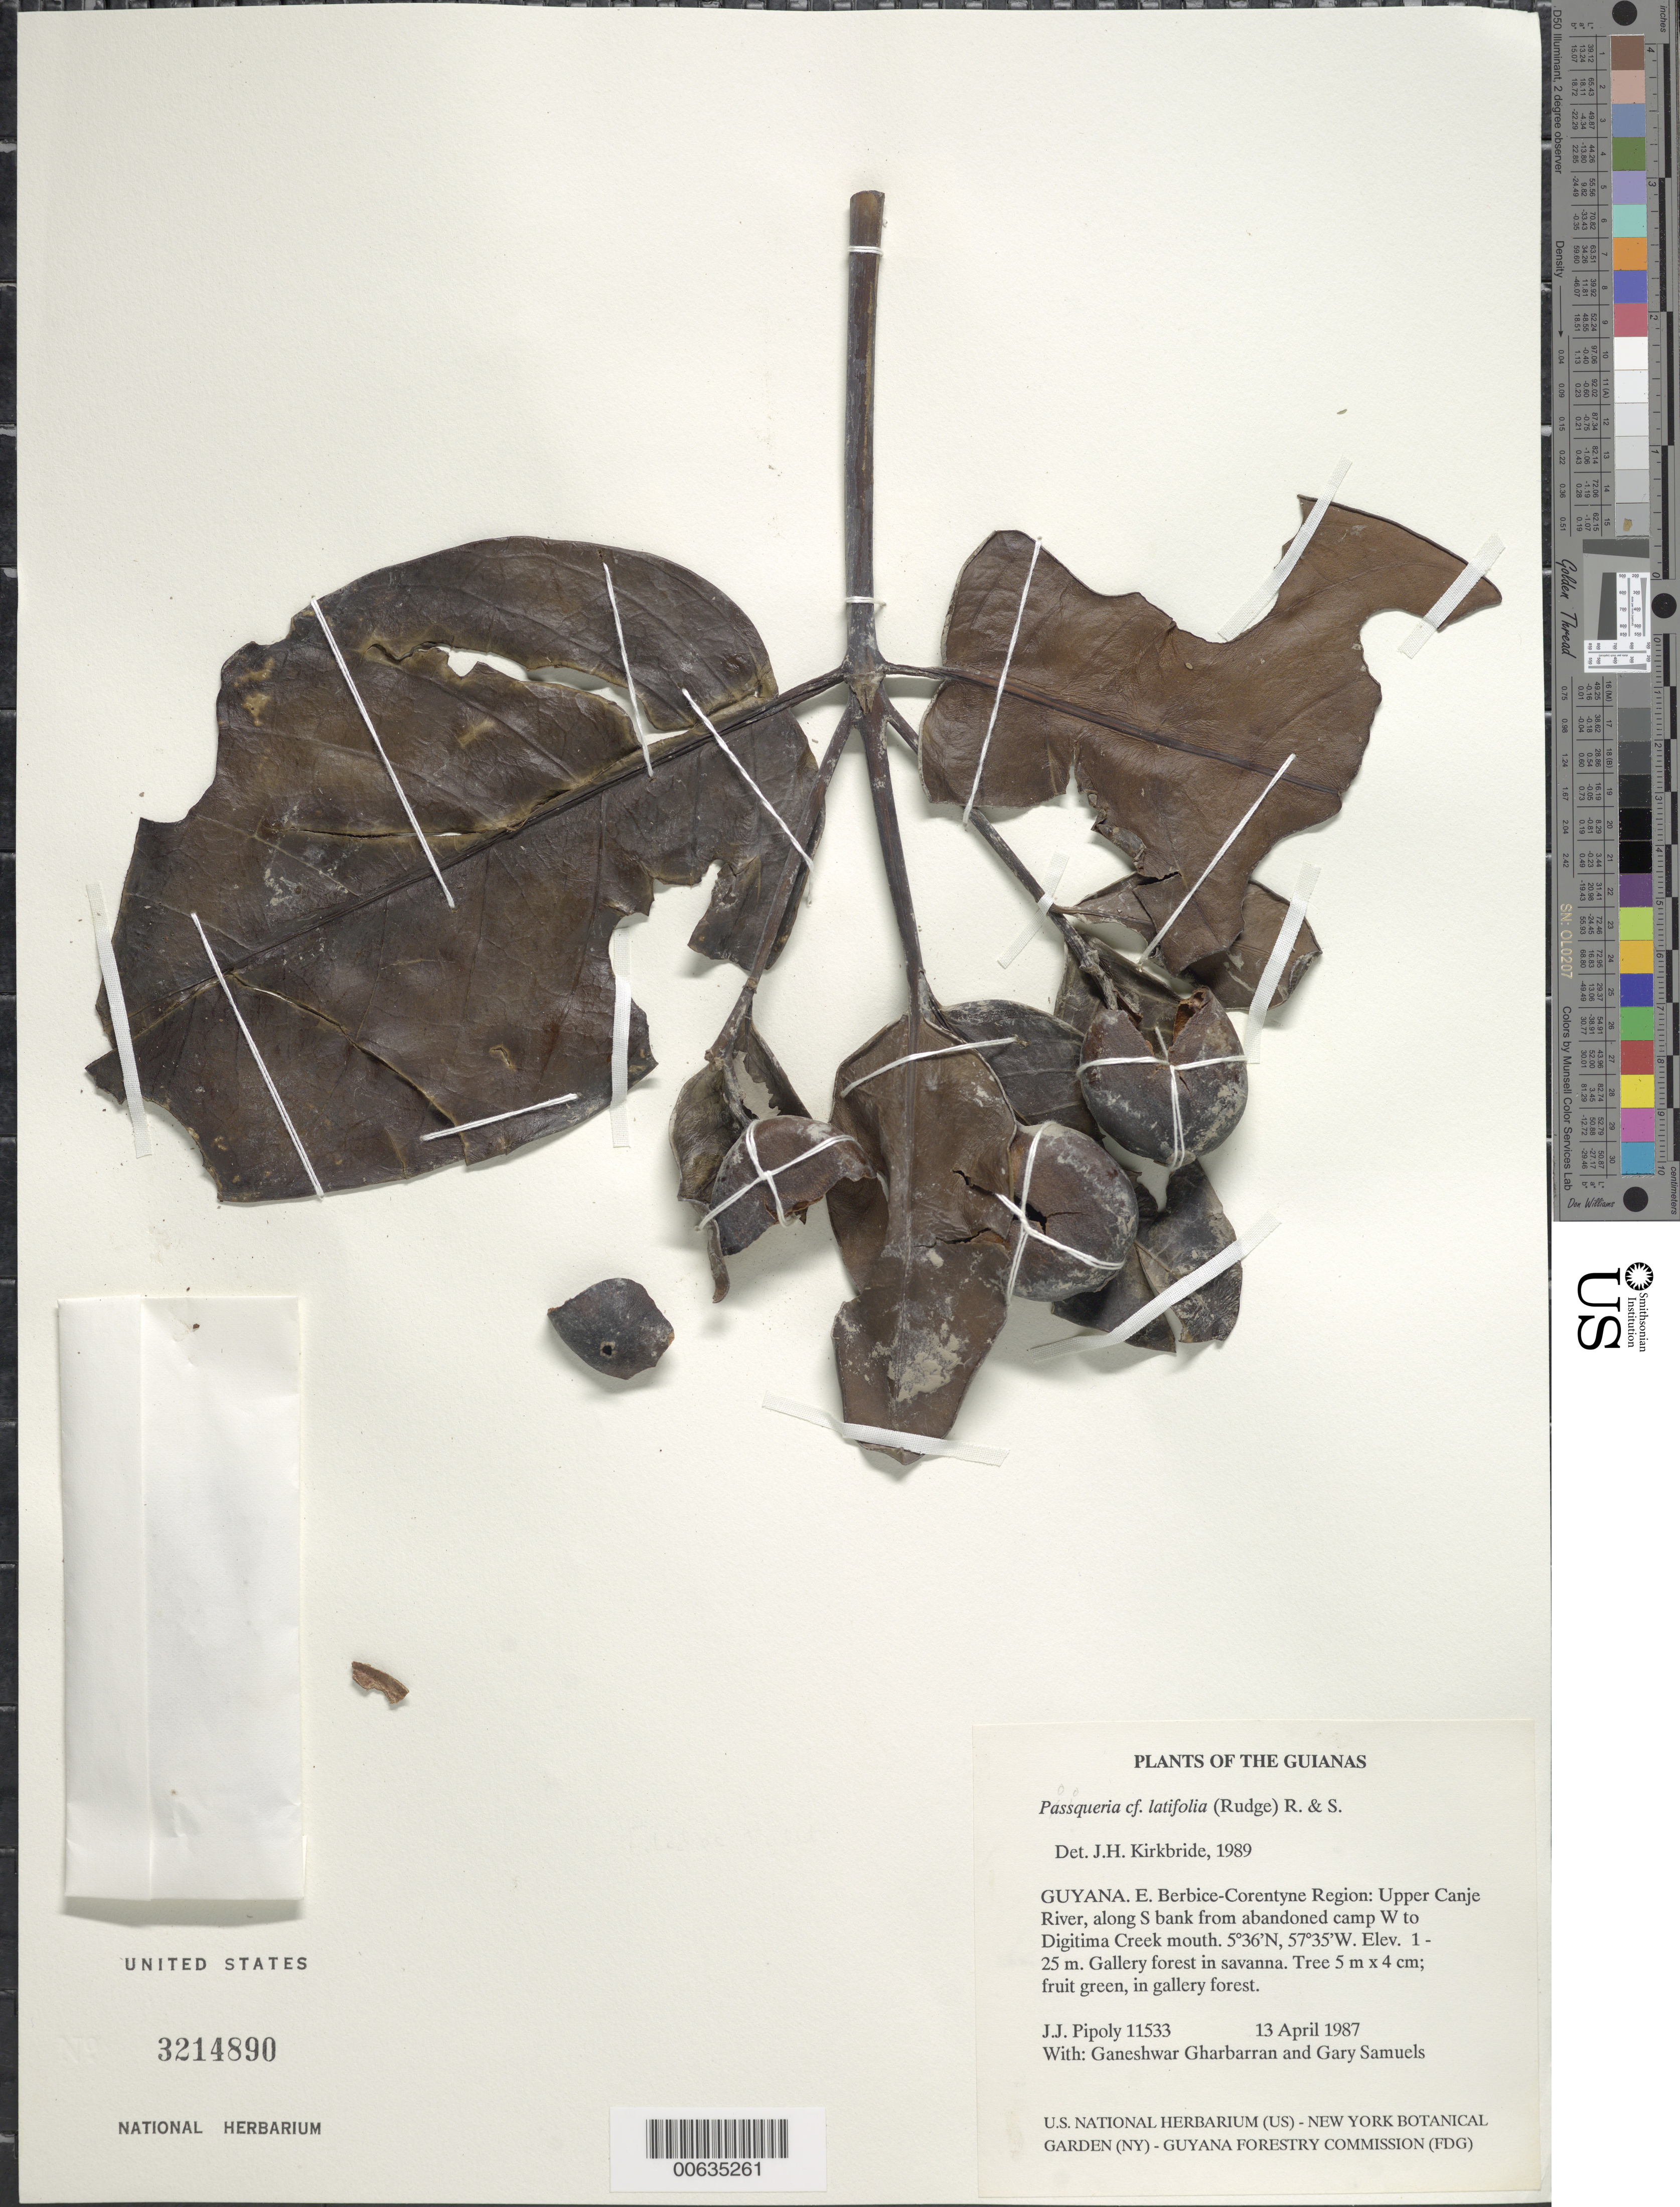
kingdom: Plantae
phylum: Tracheophyta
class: Magnoliopsida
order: Gentianales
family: Rubiaceae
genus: Posoqueria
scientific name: Posoqueria latifolia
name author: (Rudge) Roem. & Schult.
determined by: Kirkbride, J. H.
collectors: J. J. Pipoly, G. Gharbarran & G. Samuels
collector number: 11533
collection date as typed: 13 April 1987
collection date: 1987-04-13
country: Guyana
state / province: E. Berbice-Corentyne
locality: Upper Canje River, S bank from abandoned Amerindian logging camp W to Digitima Cr. mouth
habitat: Gallery forest in savanna; Eperua and Parinari dominants, most plants covered with small, black, stinging ants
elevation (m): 1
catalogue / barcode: US 3214890